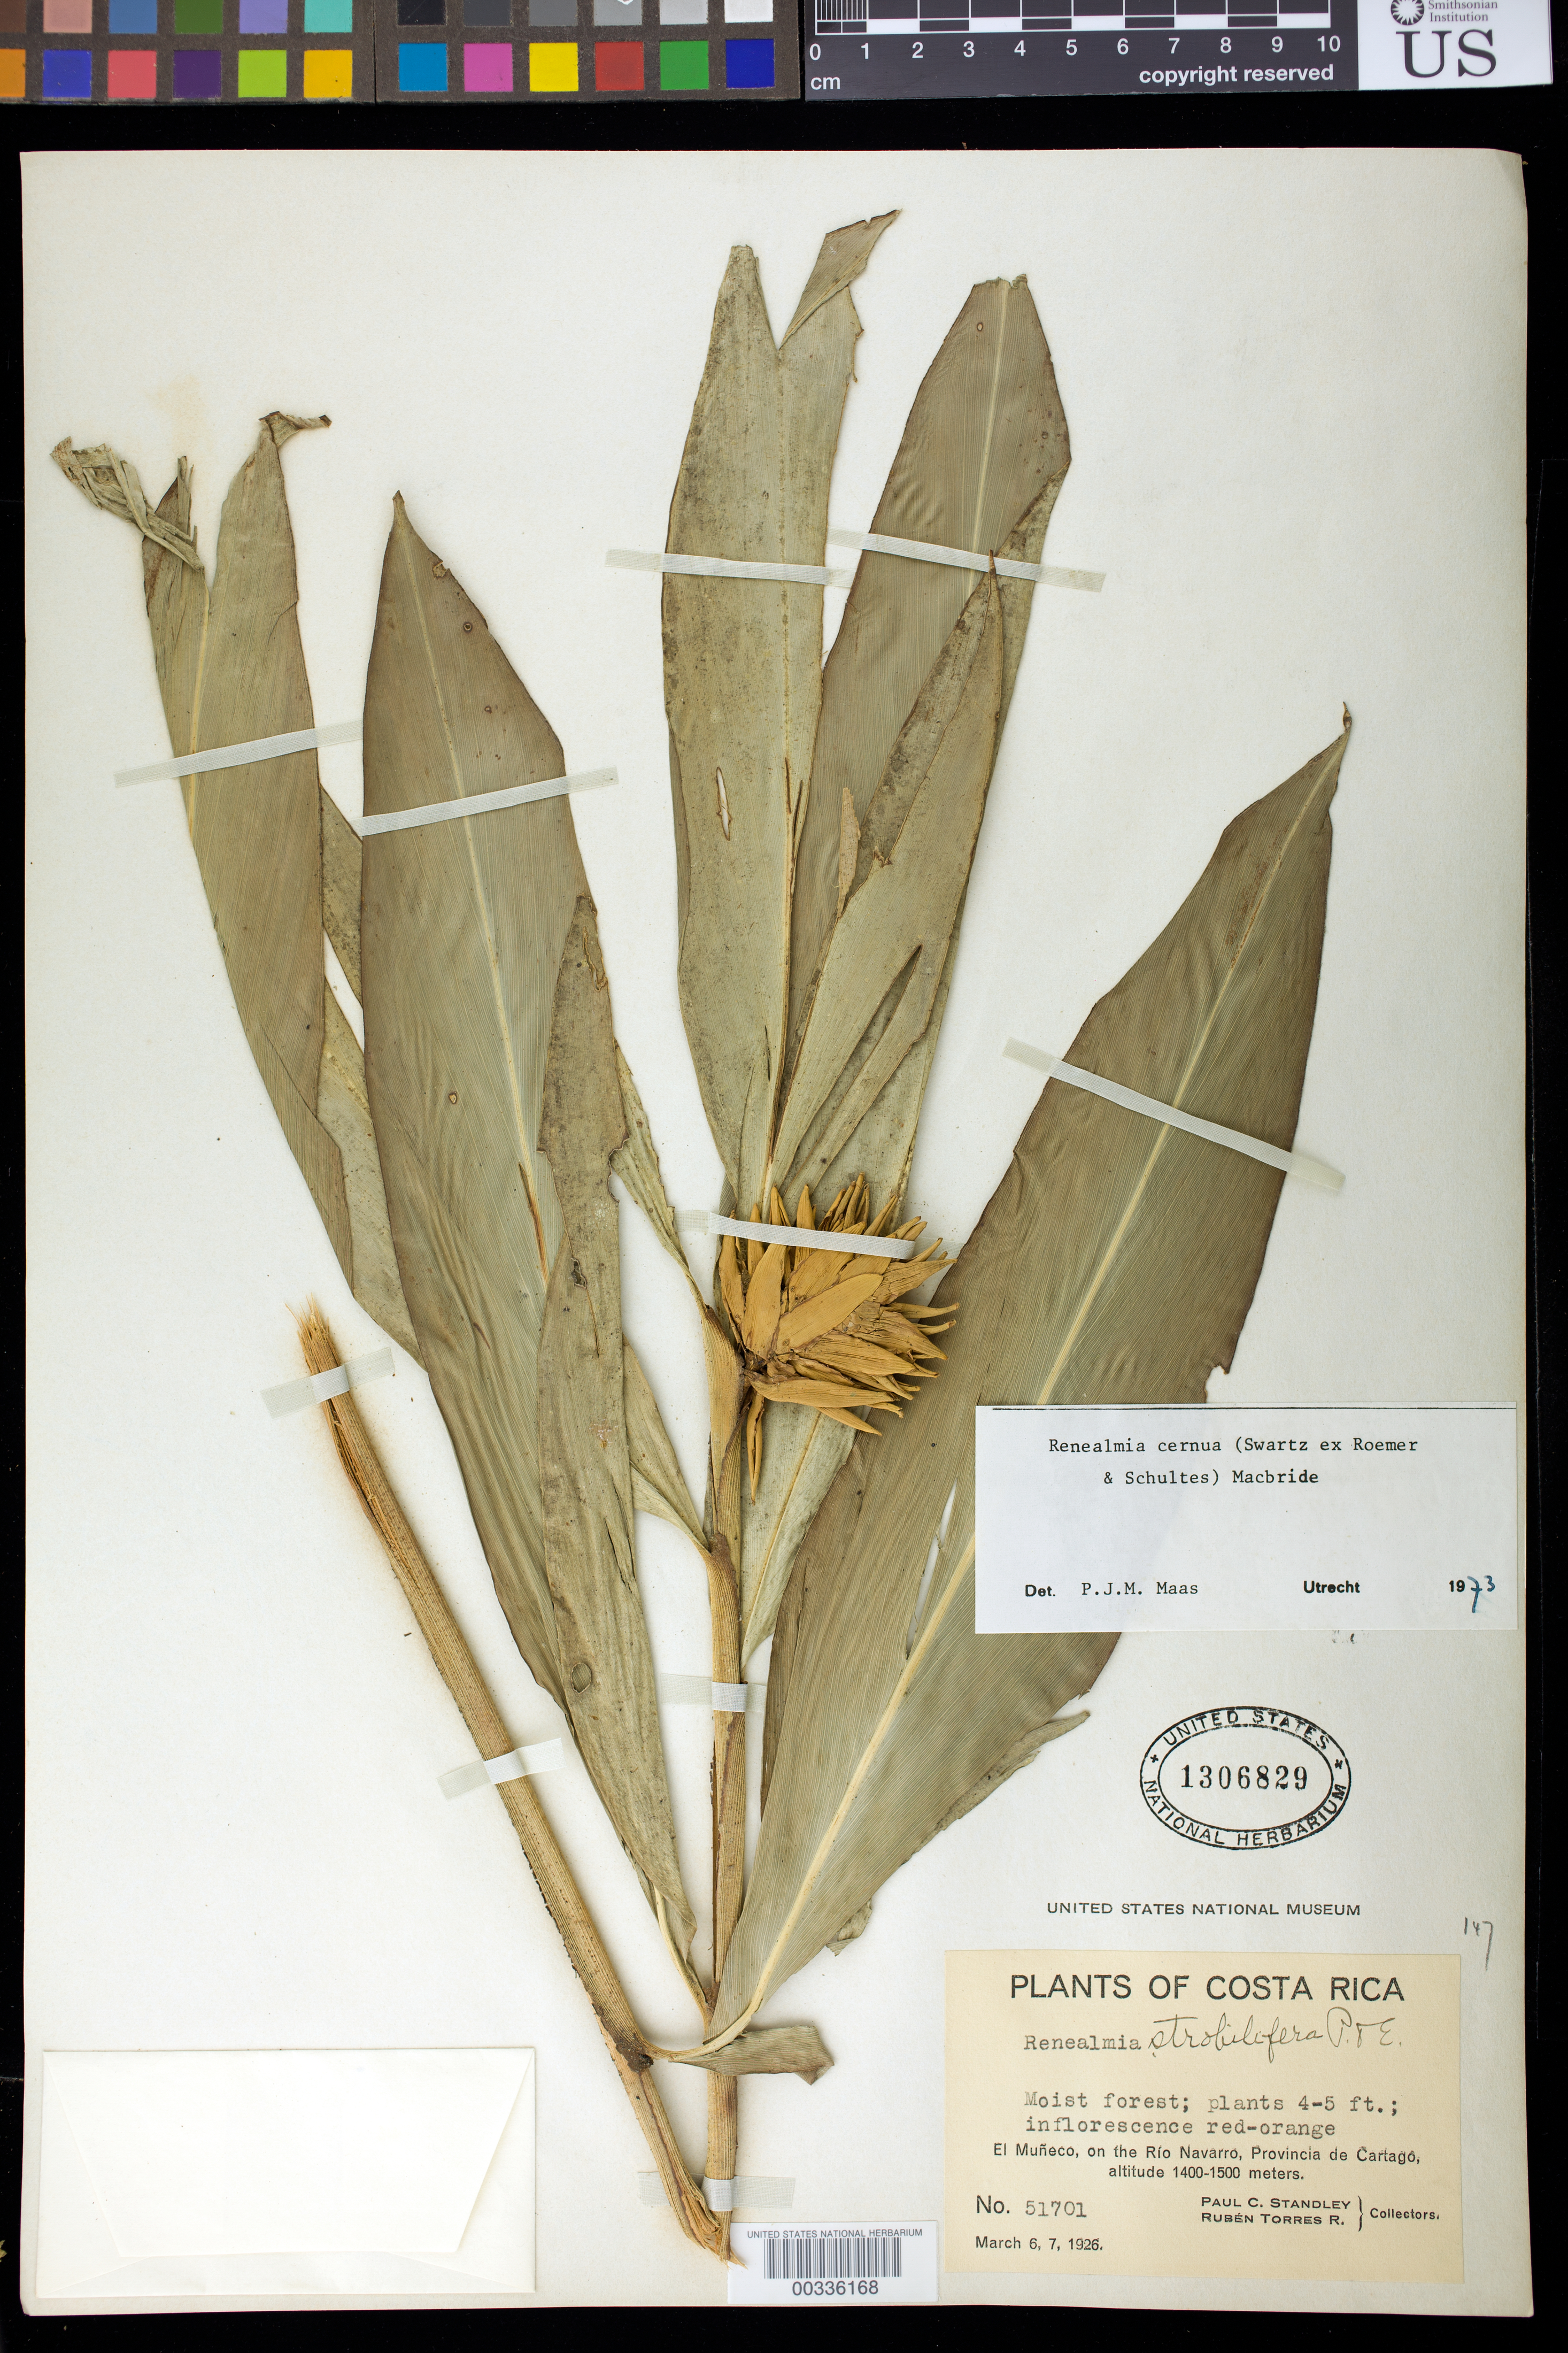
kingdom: Plantae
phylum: Tracheophyta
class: Liliopsida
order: Zingiberales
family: Zingiberaceae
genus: Renealmia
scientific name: Renealmia cernua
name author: (Sw. ex Roem. & Schult.) J.F. Macbr.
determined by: Maas, Paul J. M.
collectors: P. C. Standley & R. Torres Rojas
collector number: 51701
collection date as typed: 06 Mar 1926 and 07 Mar 1926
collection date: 1926-03-06,1926-03-07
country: Costa Rica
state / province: Cartago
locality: El Muneco, on Rio Navarro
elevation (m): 1400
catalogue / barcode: US 1306829